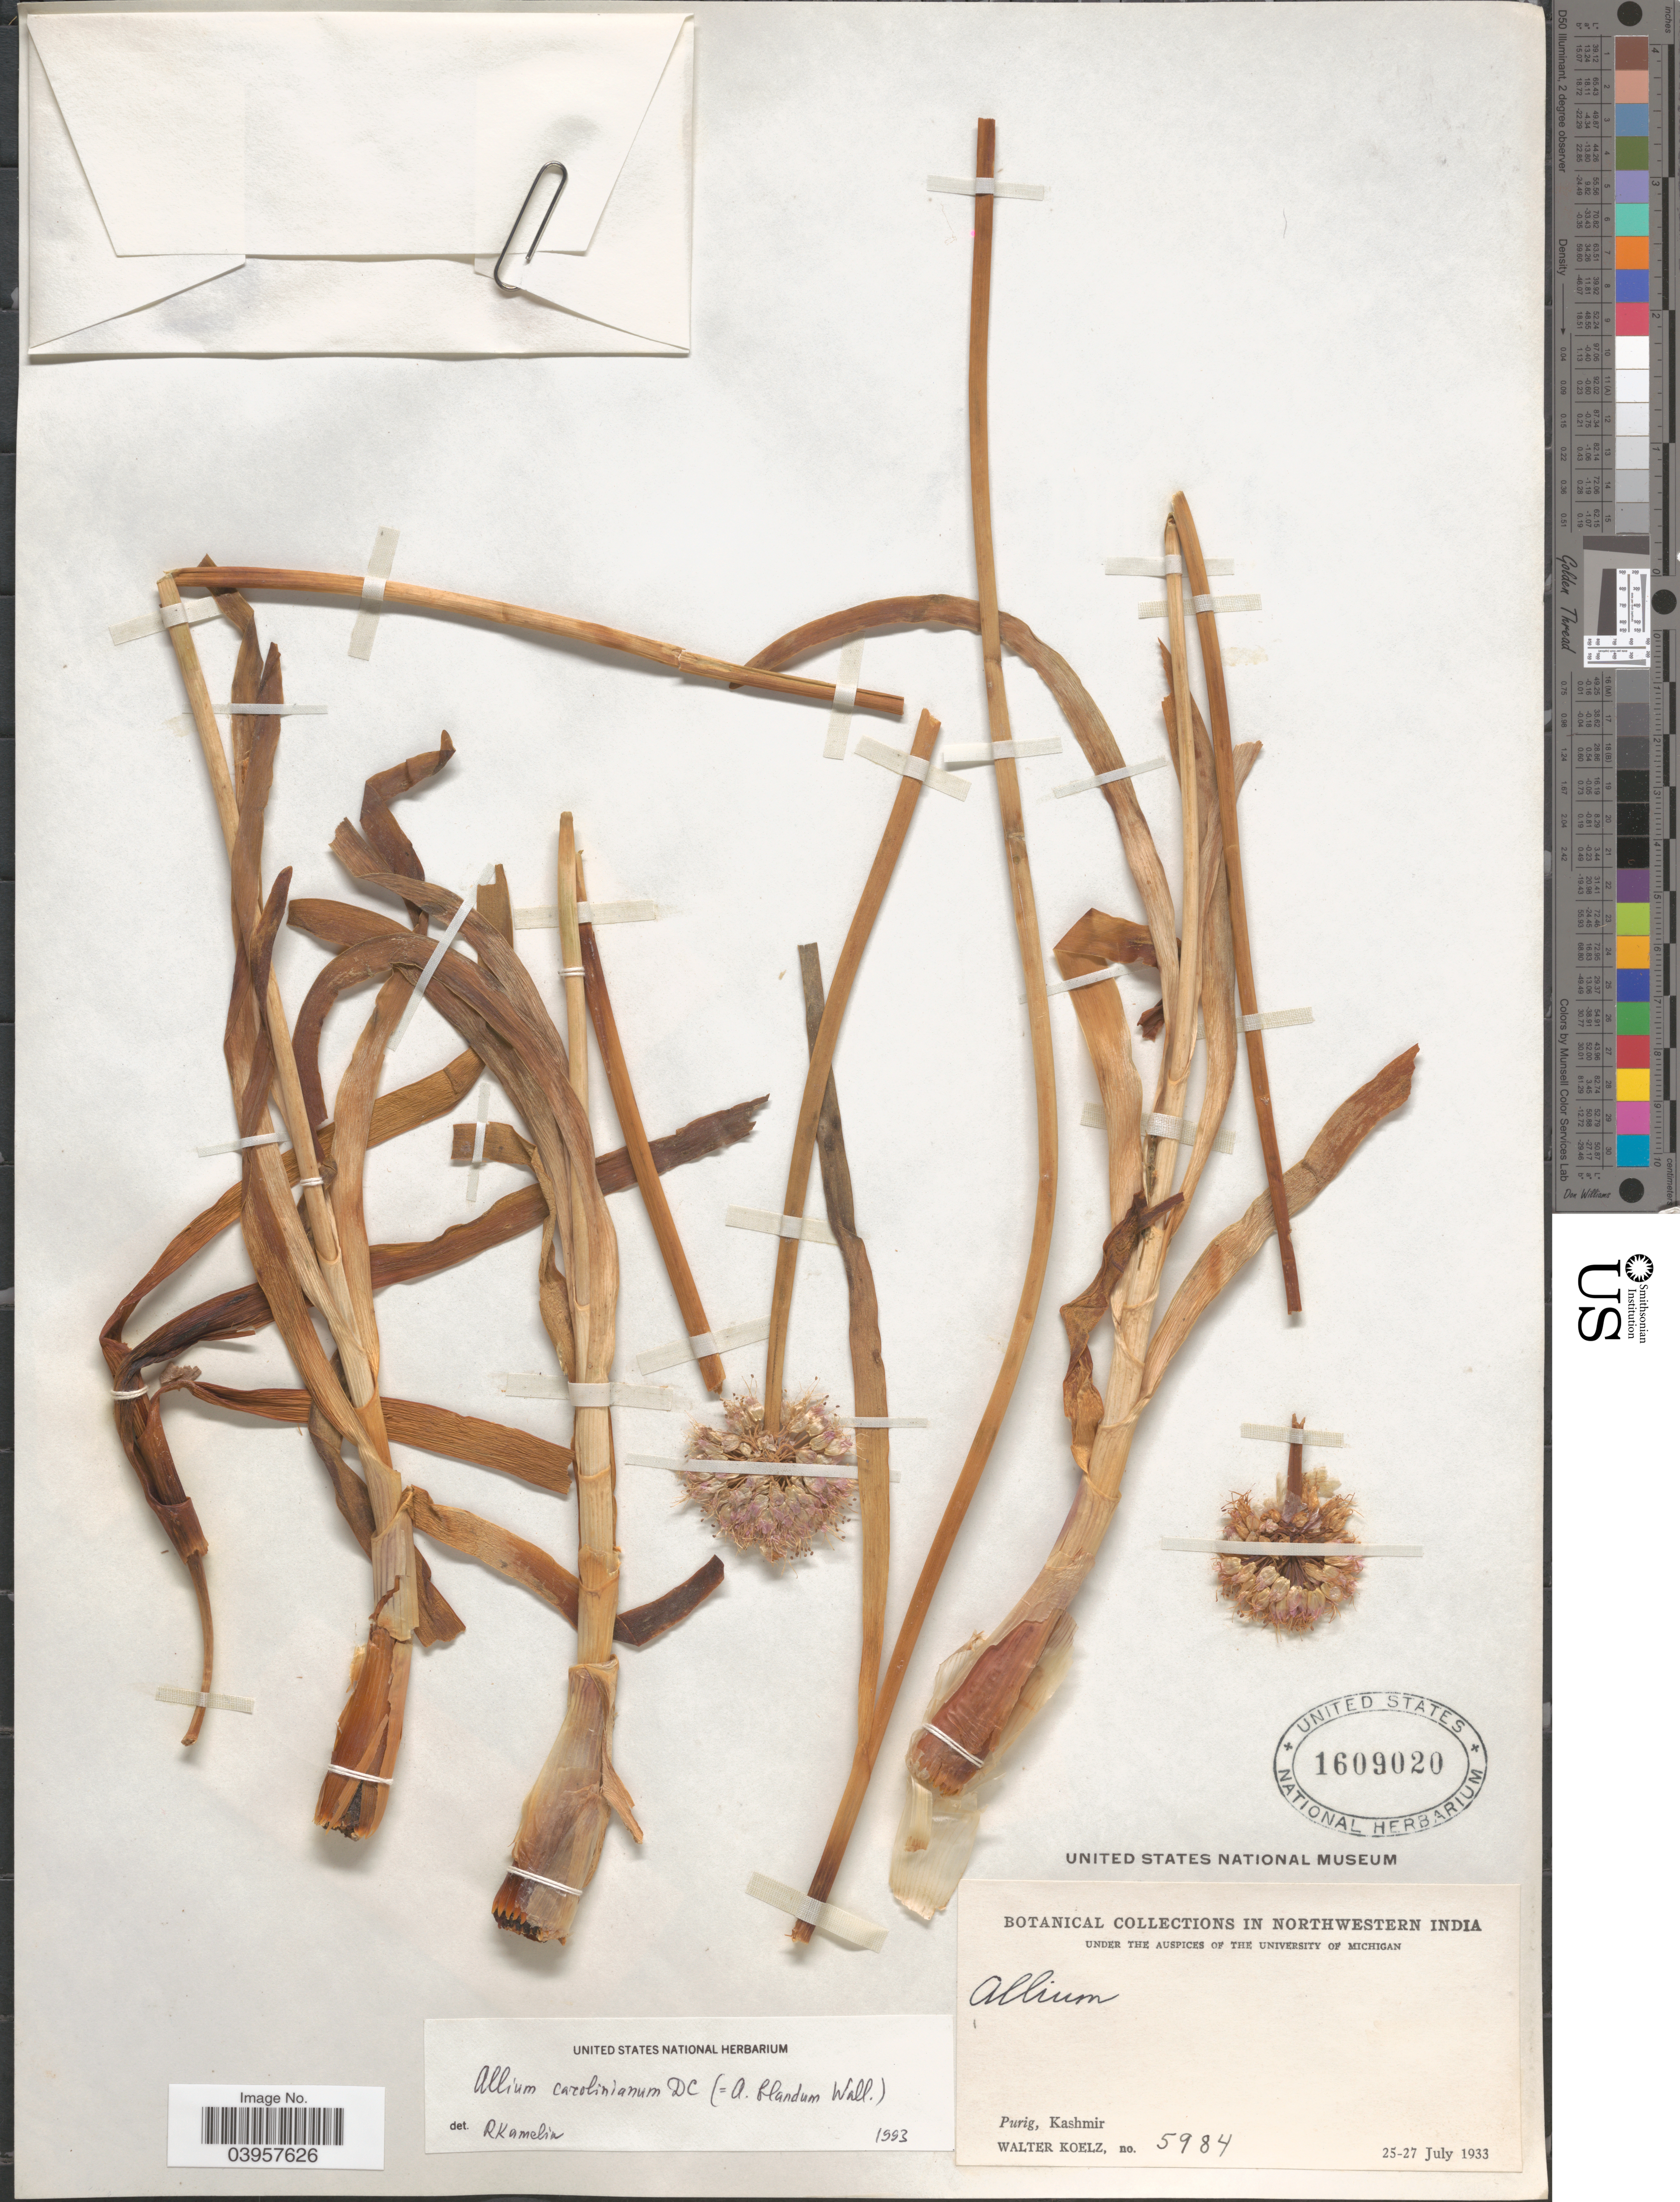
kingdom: Plantae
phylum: Tracheophyta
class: Liliopsida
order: Asparagales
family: Amaryllidaceae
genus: Allium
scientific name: Allium carolinianum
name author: DC.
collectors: W. N. Koelz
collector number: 5984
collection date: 1933-07-25/1933-07-27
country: India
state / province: Jammu and Kashmir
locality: In Northwestern India. Purig, Kashmir.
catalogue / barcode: US 1609020